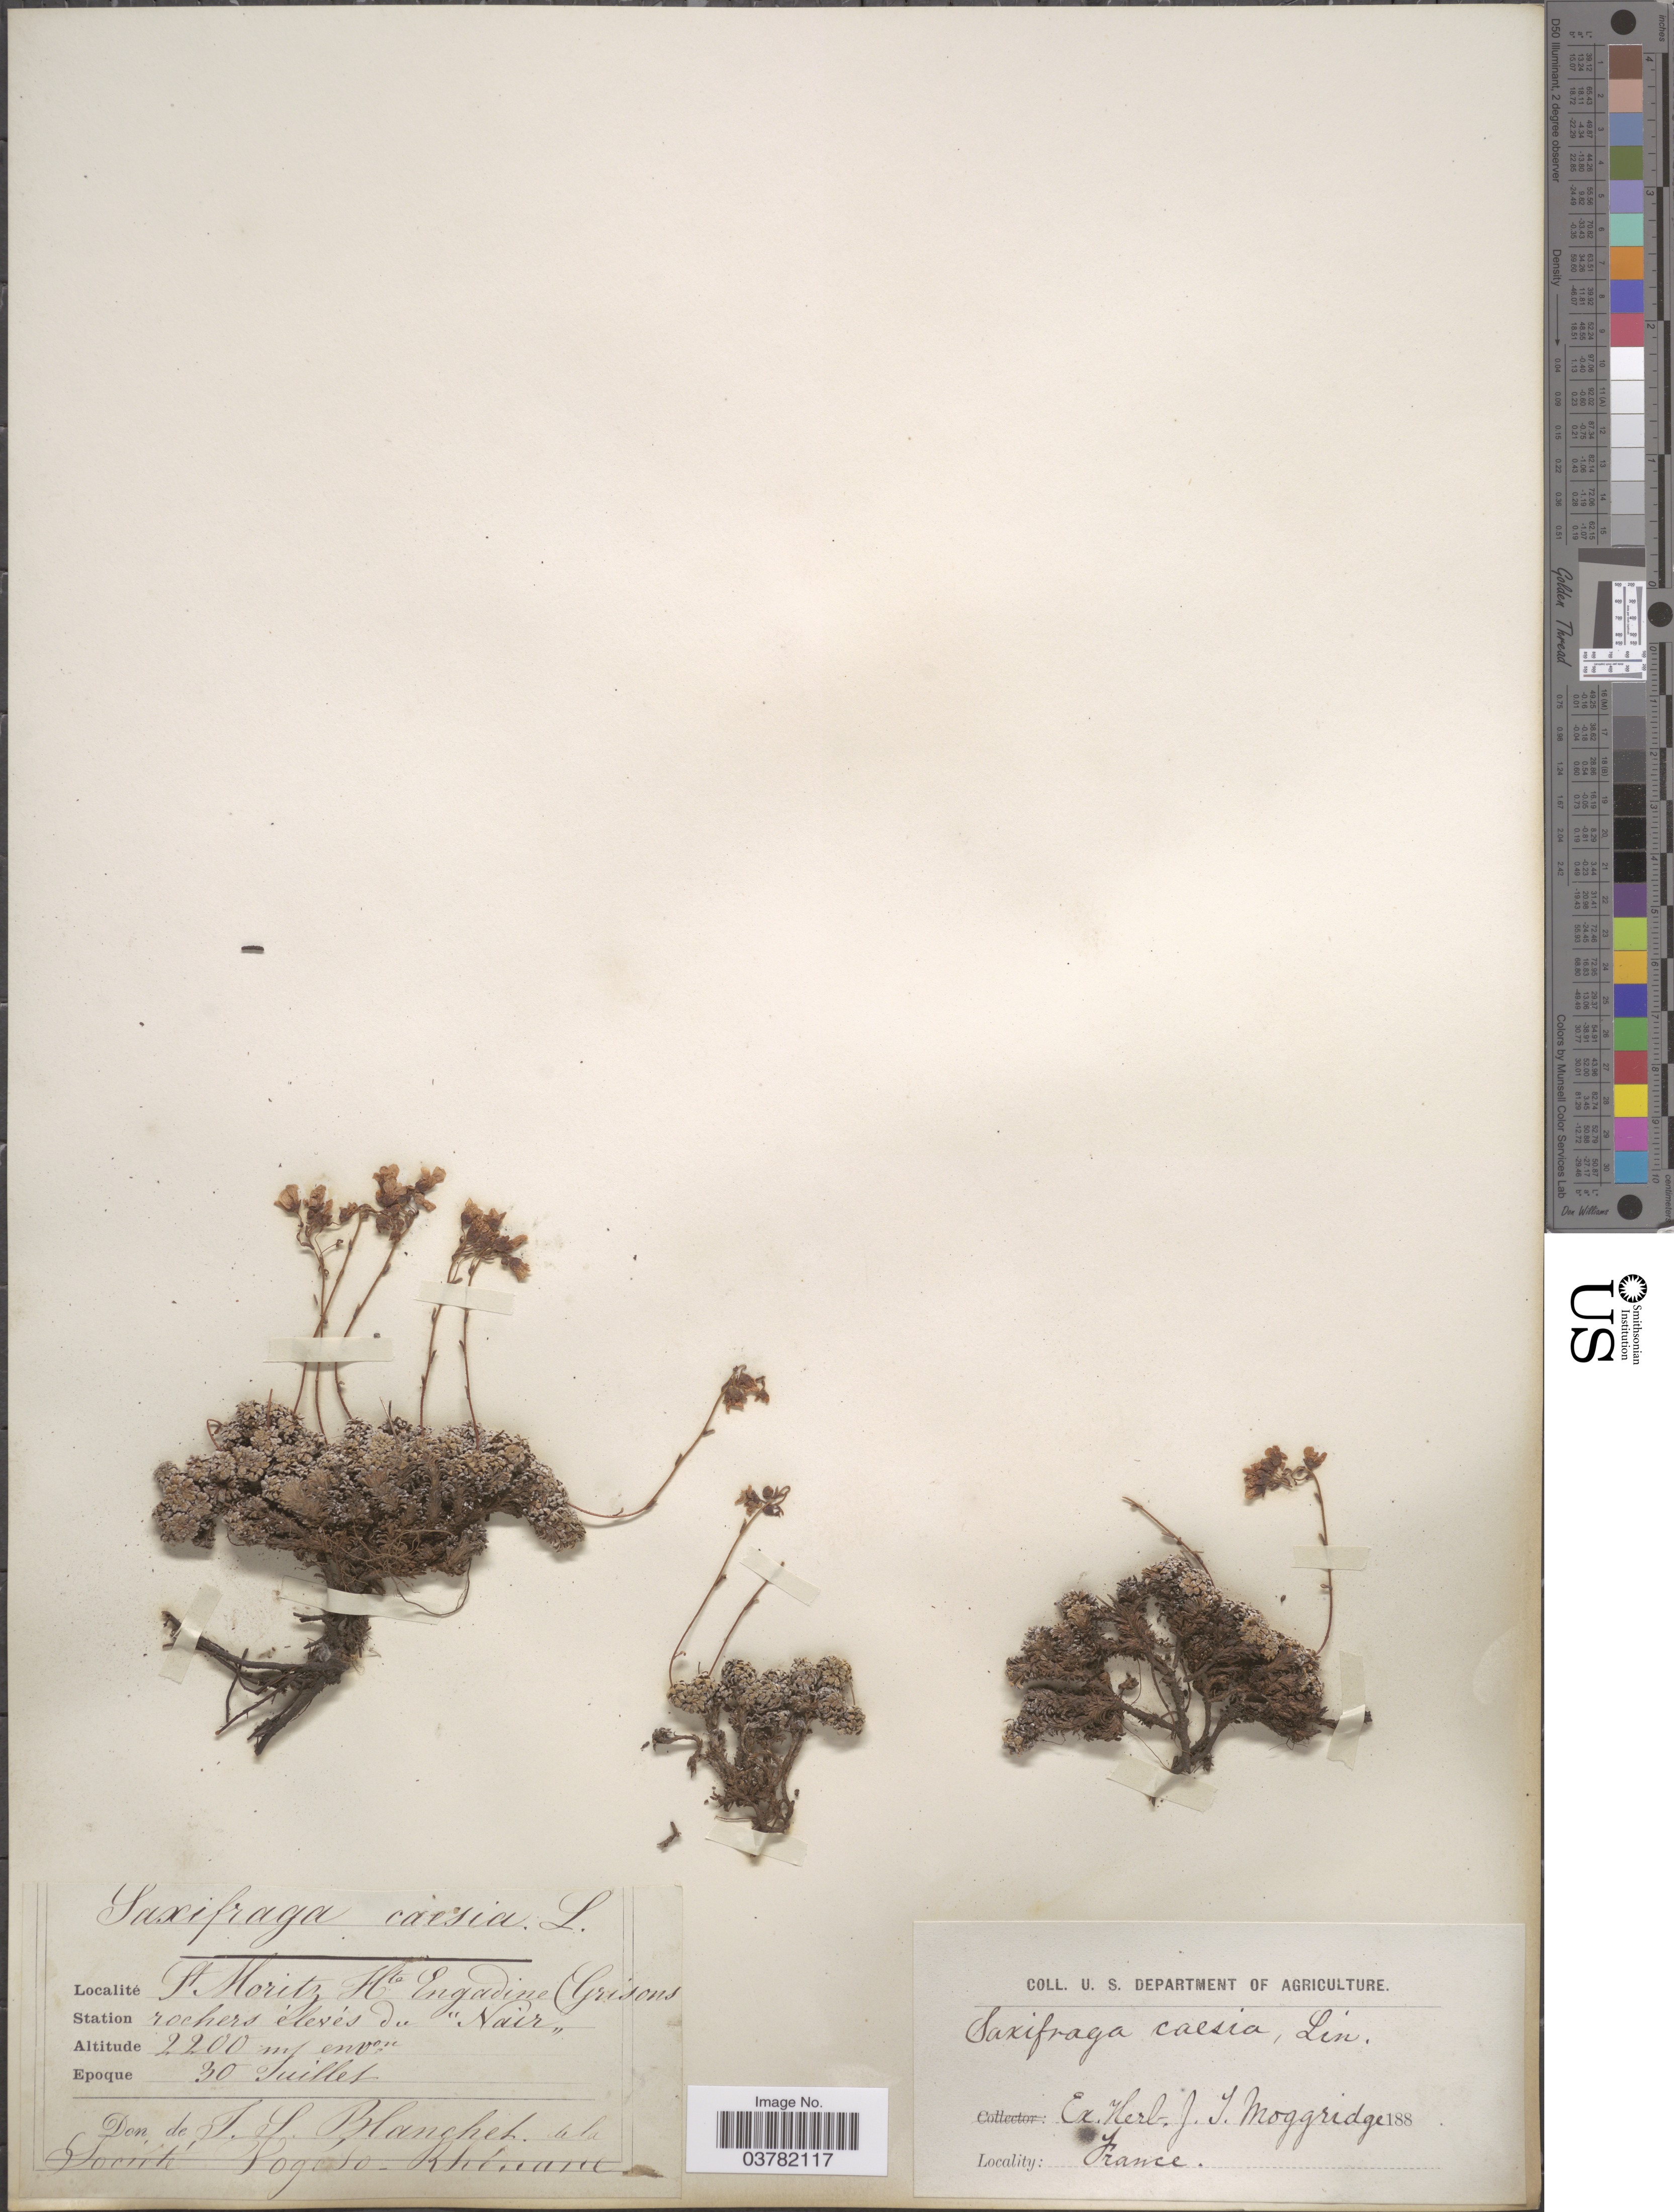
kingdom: Plantae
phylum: Tracheophyta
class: Magnoliopsida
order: Saxifragales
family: Saxifragaceae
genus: Saxifraga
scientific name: Saxifraga caesia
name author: L.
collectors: J. Blanchet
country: France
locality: St Moritz Hte Engadine (Grisons. Station rochers élevés du "Nair".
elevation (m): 2200